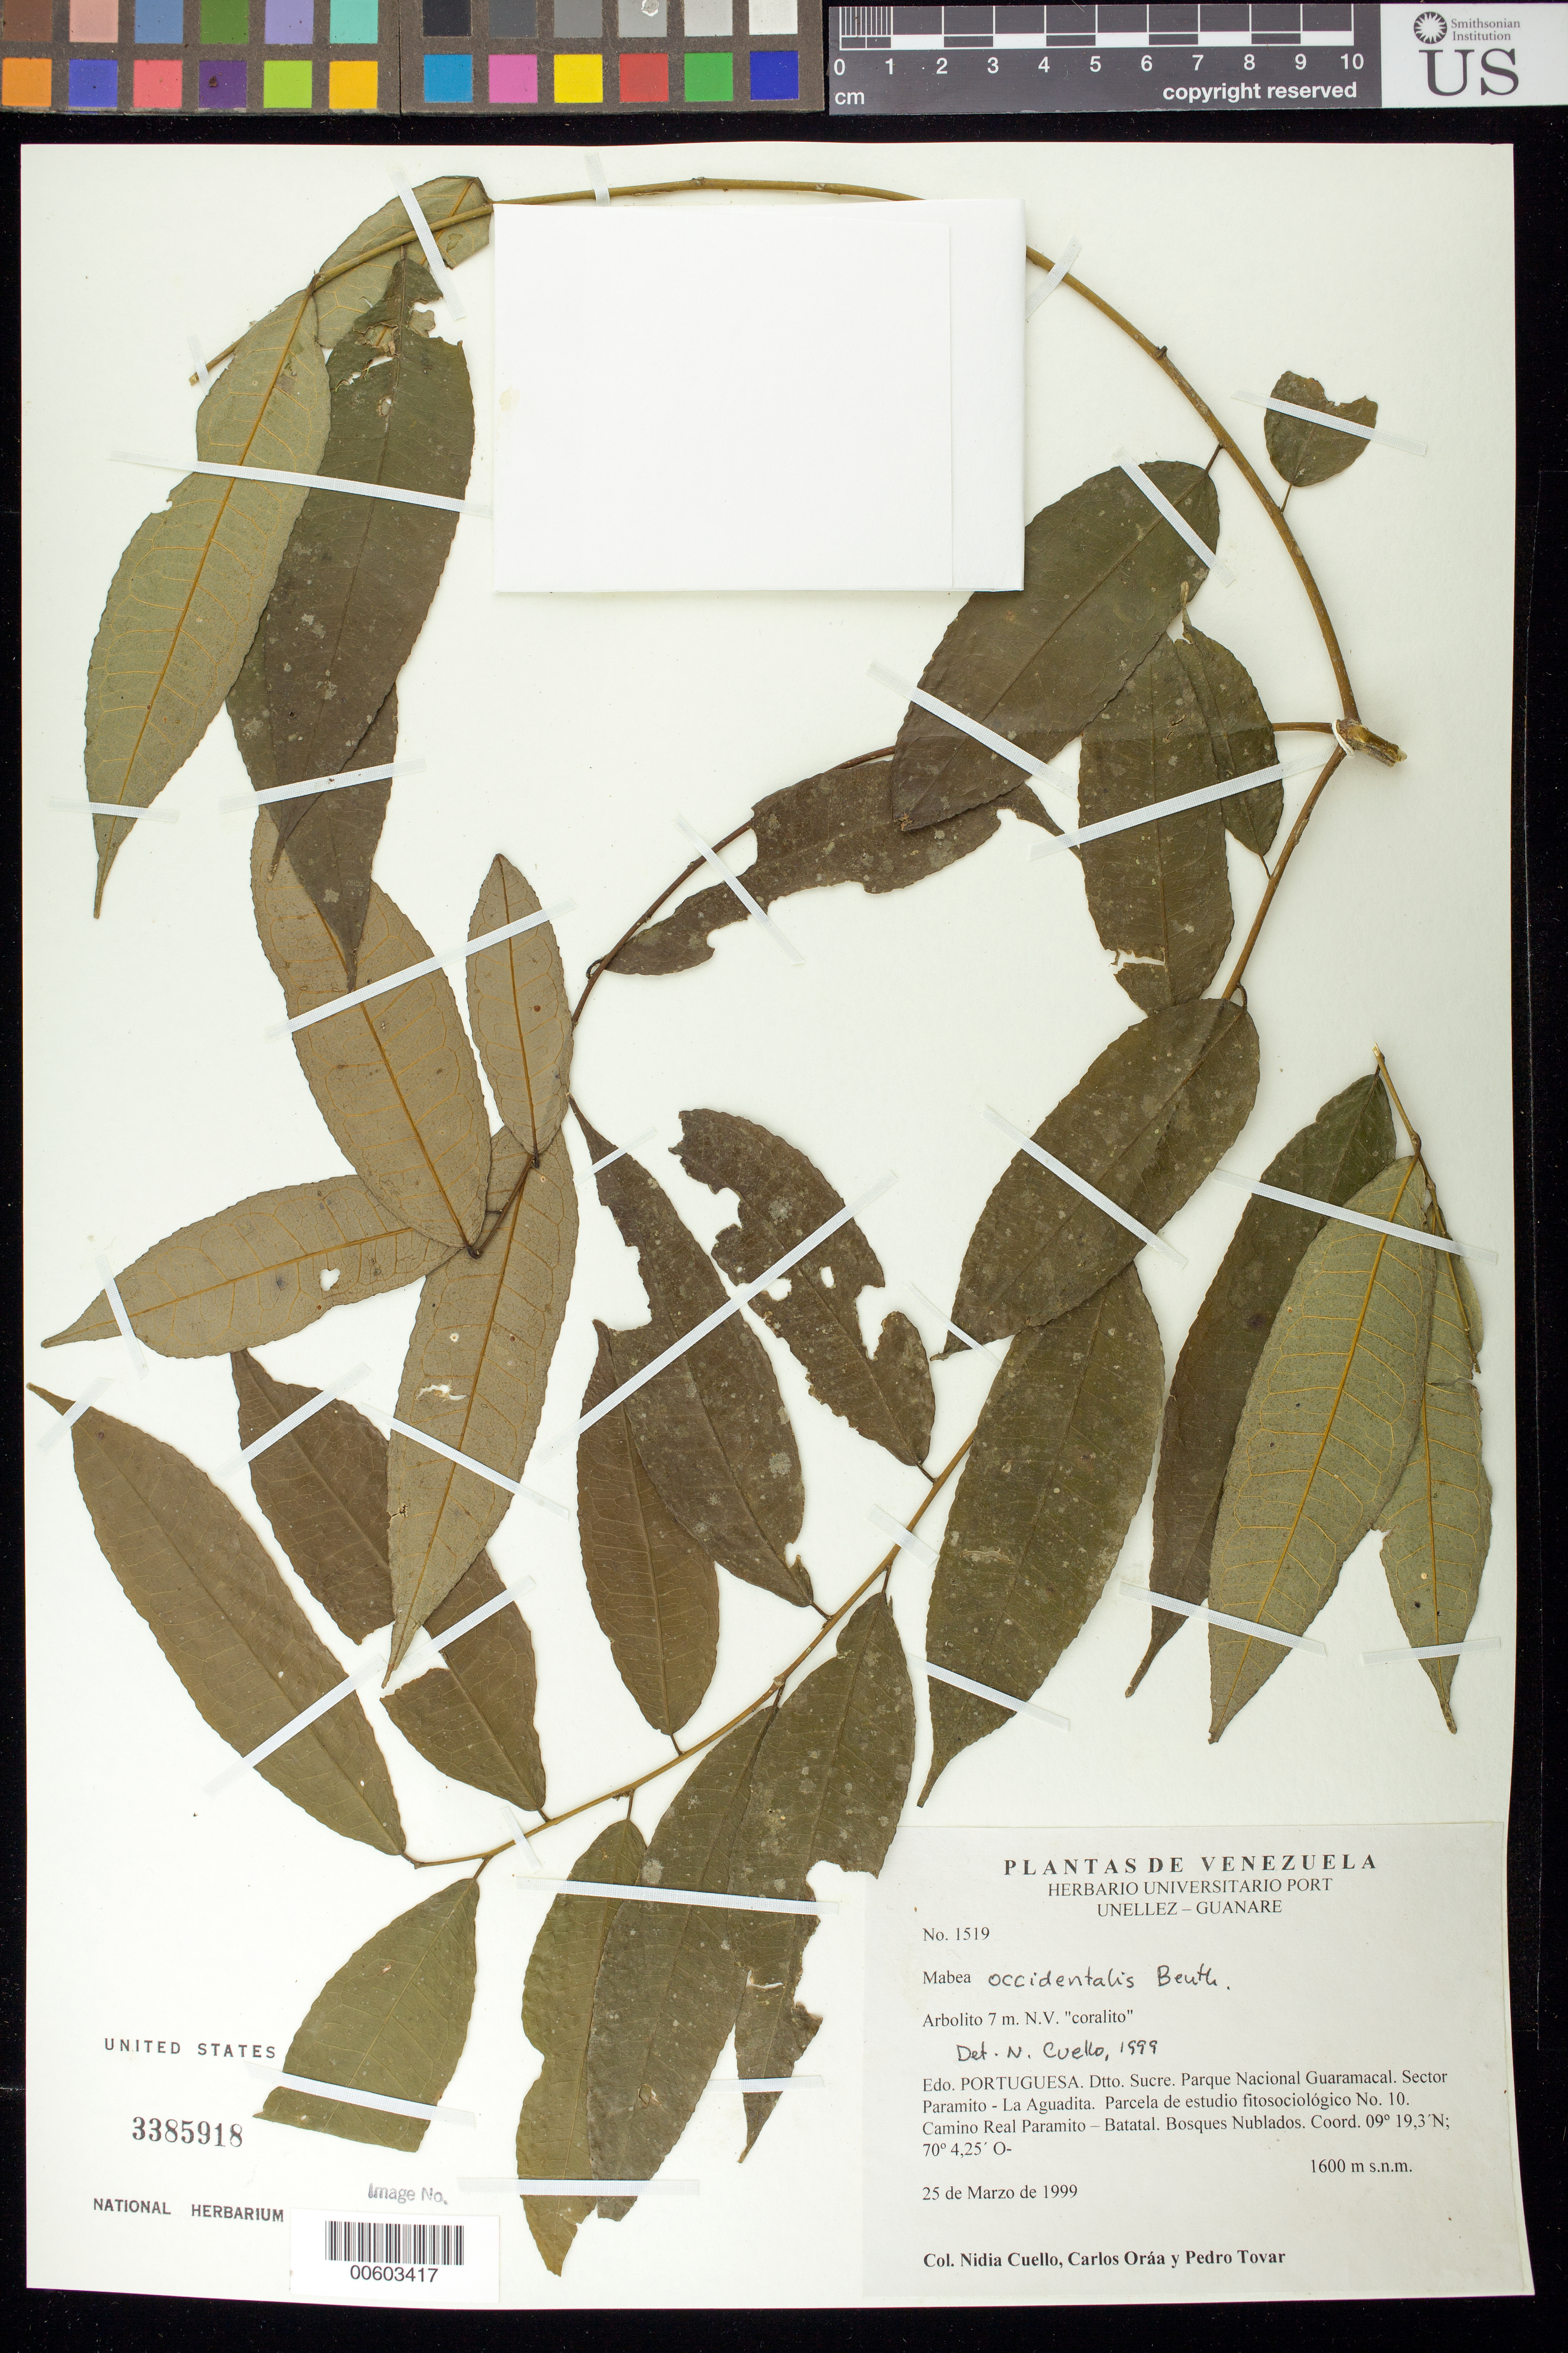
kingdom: Plantae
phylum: Tracheophyta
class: Magnoliopsida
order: Malpighiales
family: Euphorbiaceae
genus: Mabea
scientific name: Mabea occidentalis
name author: Benth.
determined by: Cuello, Nidia L.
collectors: N. L. Cuello, C. Oráa & P. Tovar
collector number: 1519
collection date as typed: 25 Mar 1999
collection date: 1999-03-25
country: Venezuela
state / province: Portuguesa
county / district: Sucre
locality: Parque Nacional Guaramacal. Sector Paramito - La Aguadita. Camino Real Paramito - Batatal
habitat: Bosques nublados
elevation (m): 1600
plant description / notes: Common name: Coralito; PORT, US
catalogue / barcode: US 3385918